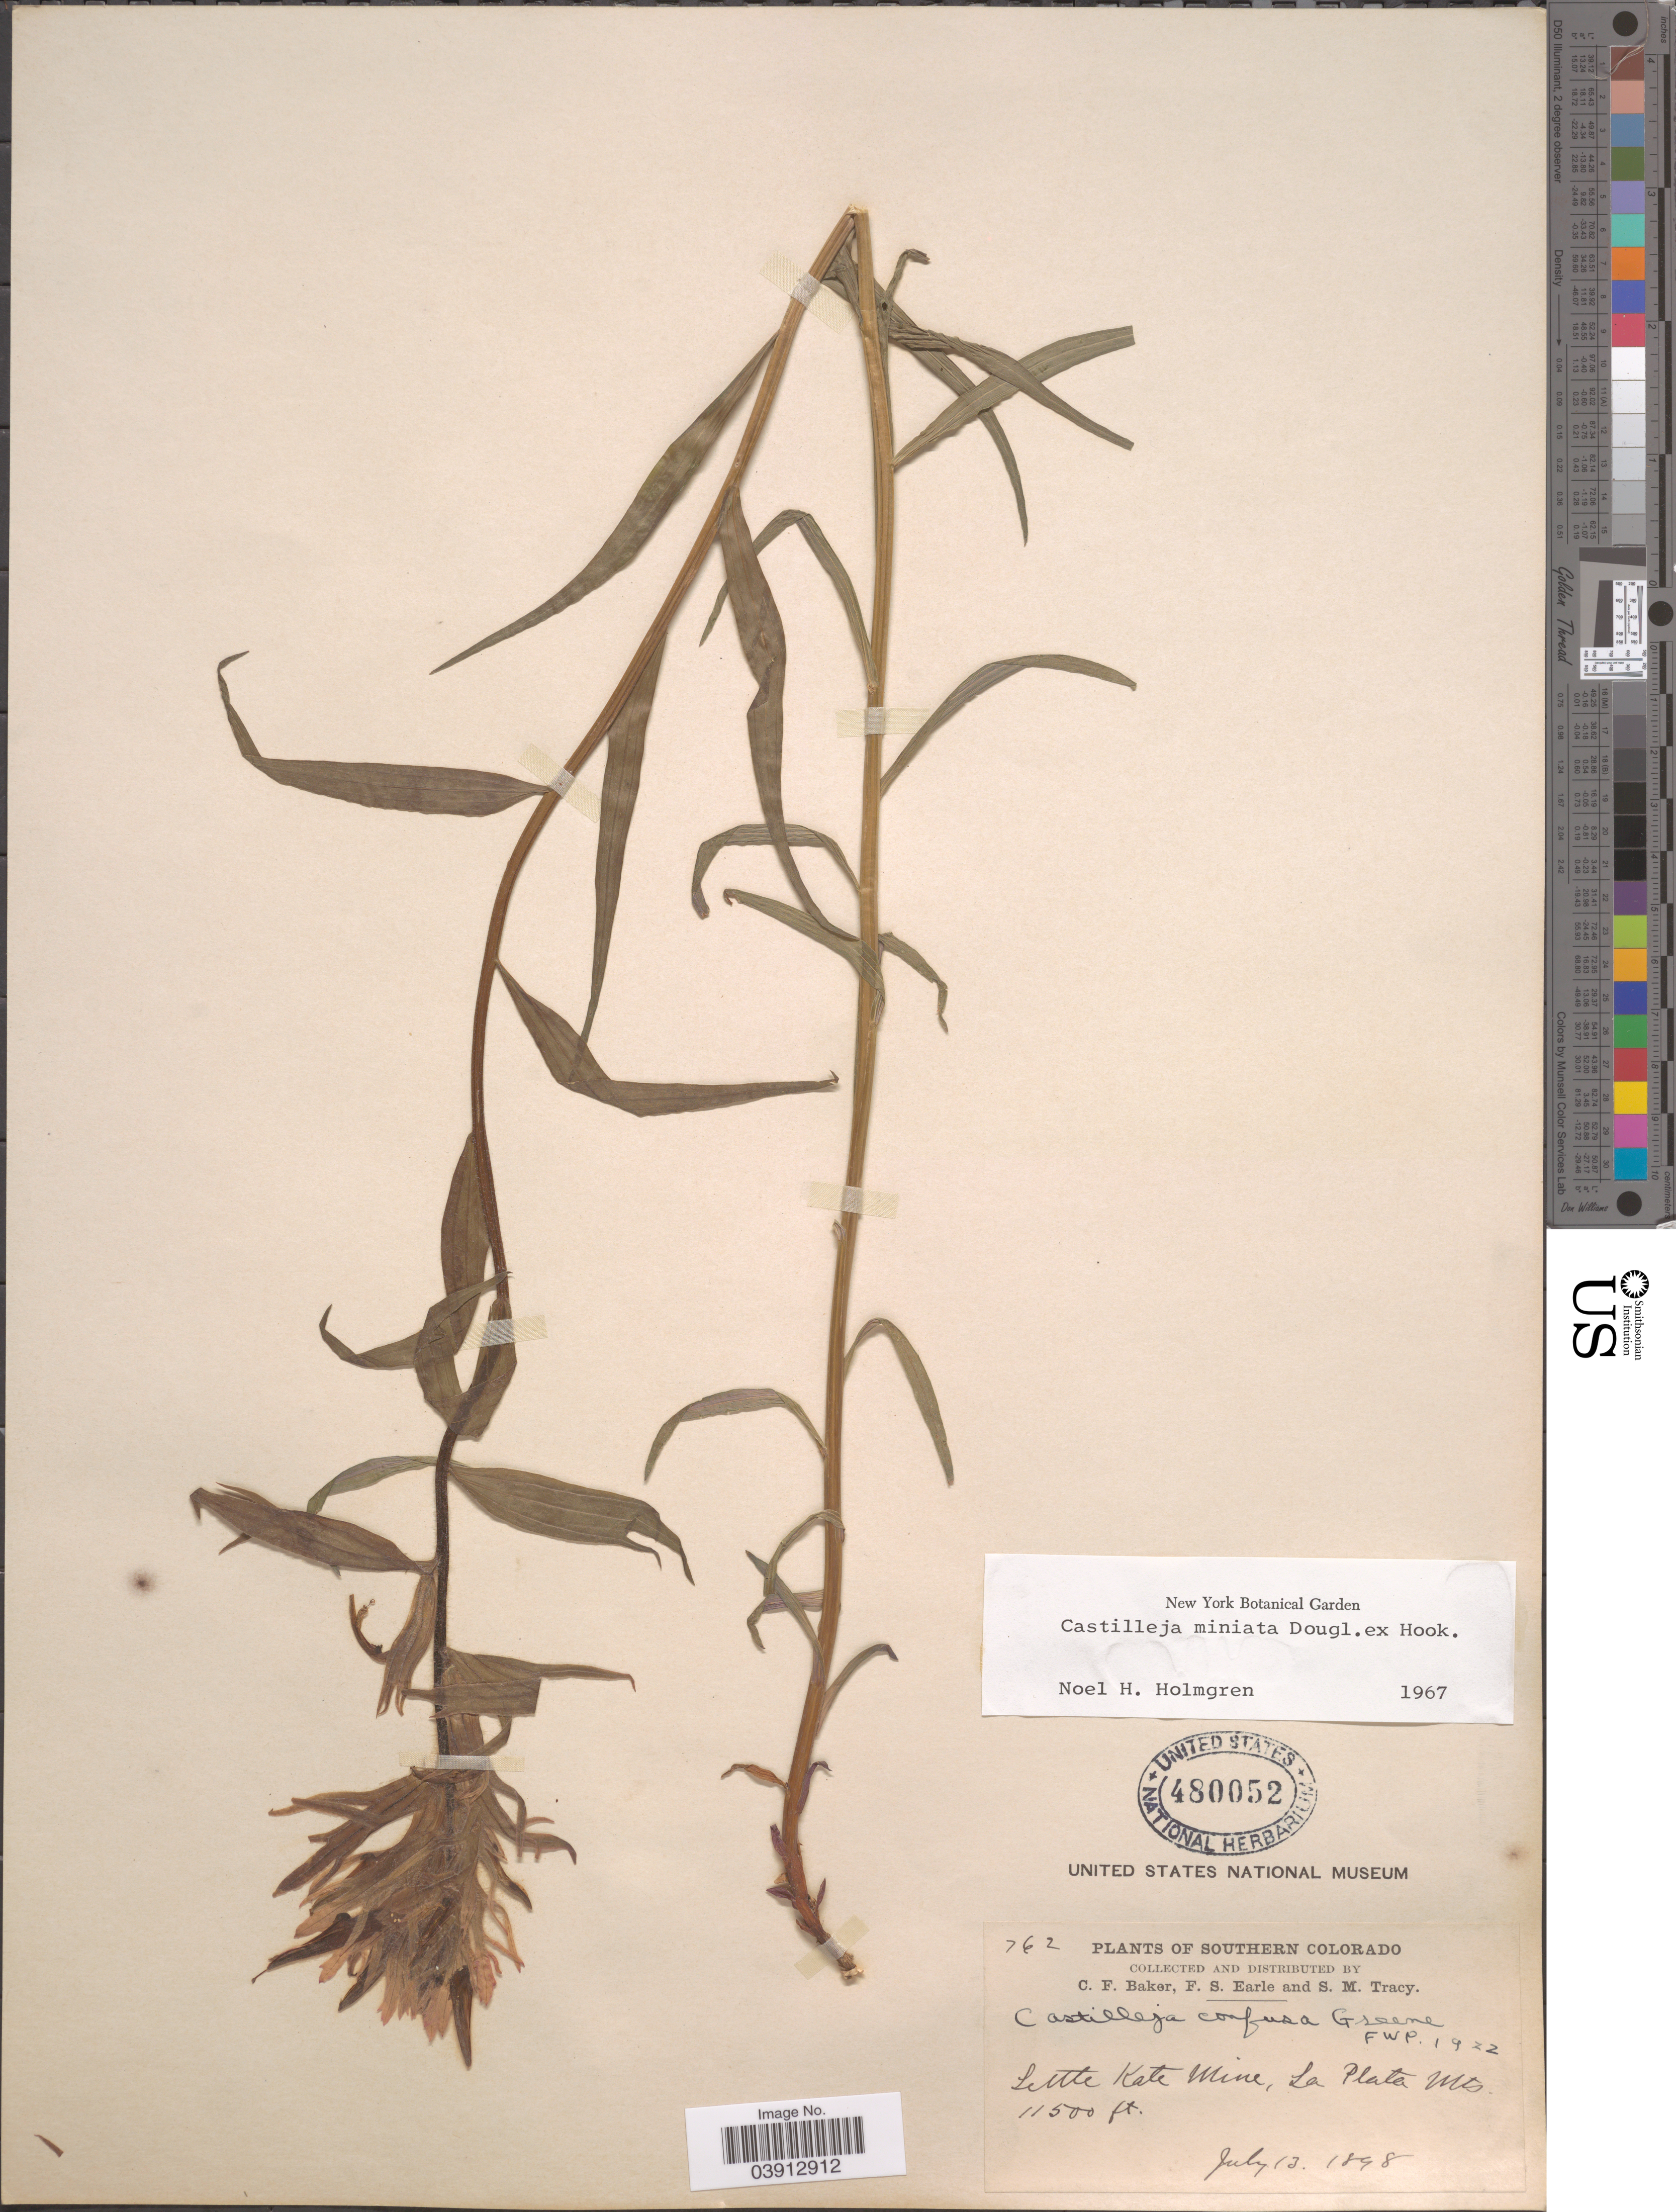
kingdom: Plantae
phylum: Tracheophyta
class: Magnoliopsida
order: Lamiales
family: Orobanchaceae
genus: Castilleja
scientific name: Castilleja miniata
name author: Douglas ex Hook.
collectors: C. F. Baker, F. S. Earle & S. M. Tracy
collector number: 762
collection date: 1898-07-13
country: United States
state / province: Colorado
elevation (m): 3505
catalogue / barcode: US 480052